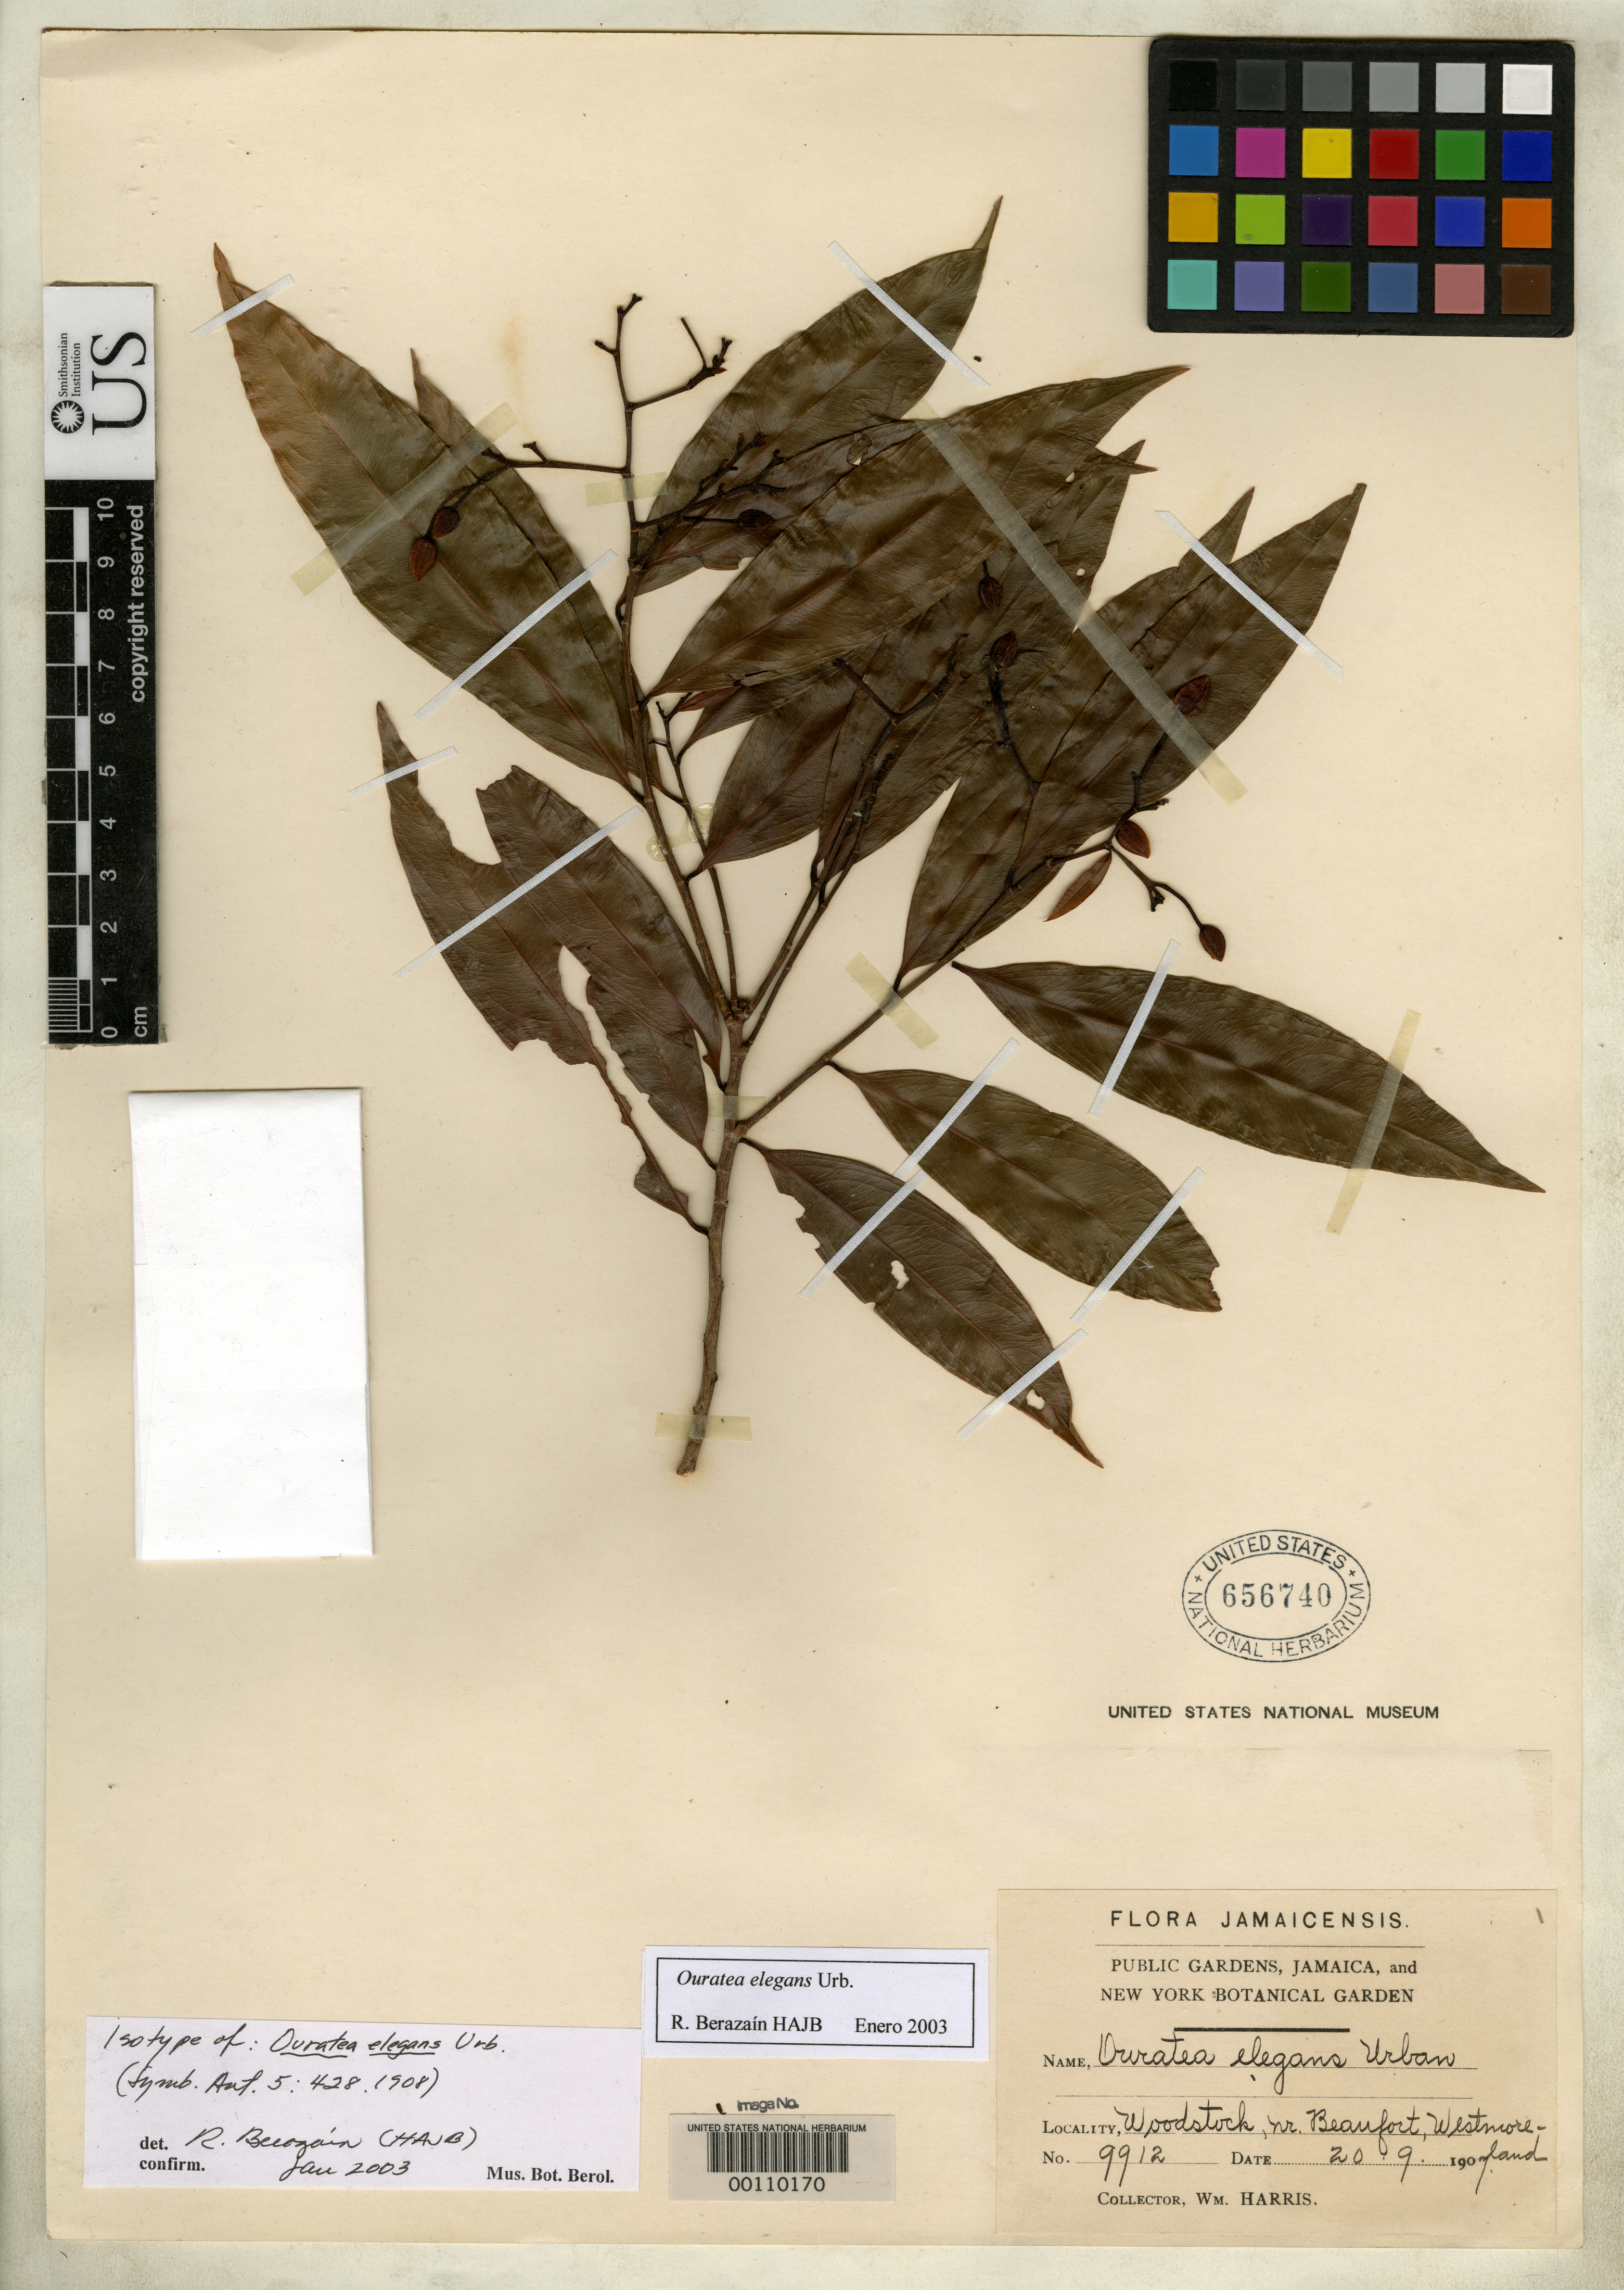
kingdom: Plantae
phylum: Tracheophyta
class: Magnoliopsida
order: Malpighiales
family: Ochnaceae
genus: Ouratea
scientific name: Ouratea elegans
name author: Urb.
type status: Isotype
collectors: W. H. Harris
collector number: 9912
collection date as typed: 20 Sep 1907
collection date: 1907-09-20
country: Jamaica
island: Greater Antilles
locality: Woodstock, near Beaufort, Westmoreland.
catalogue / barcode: US 656740